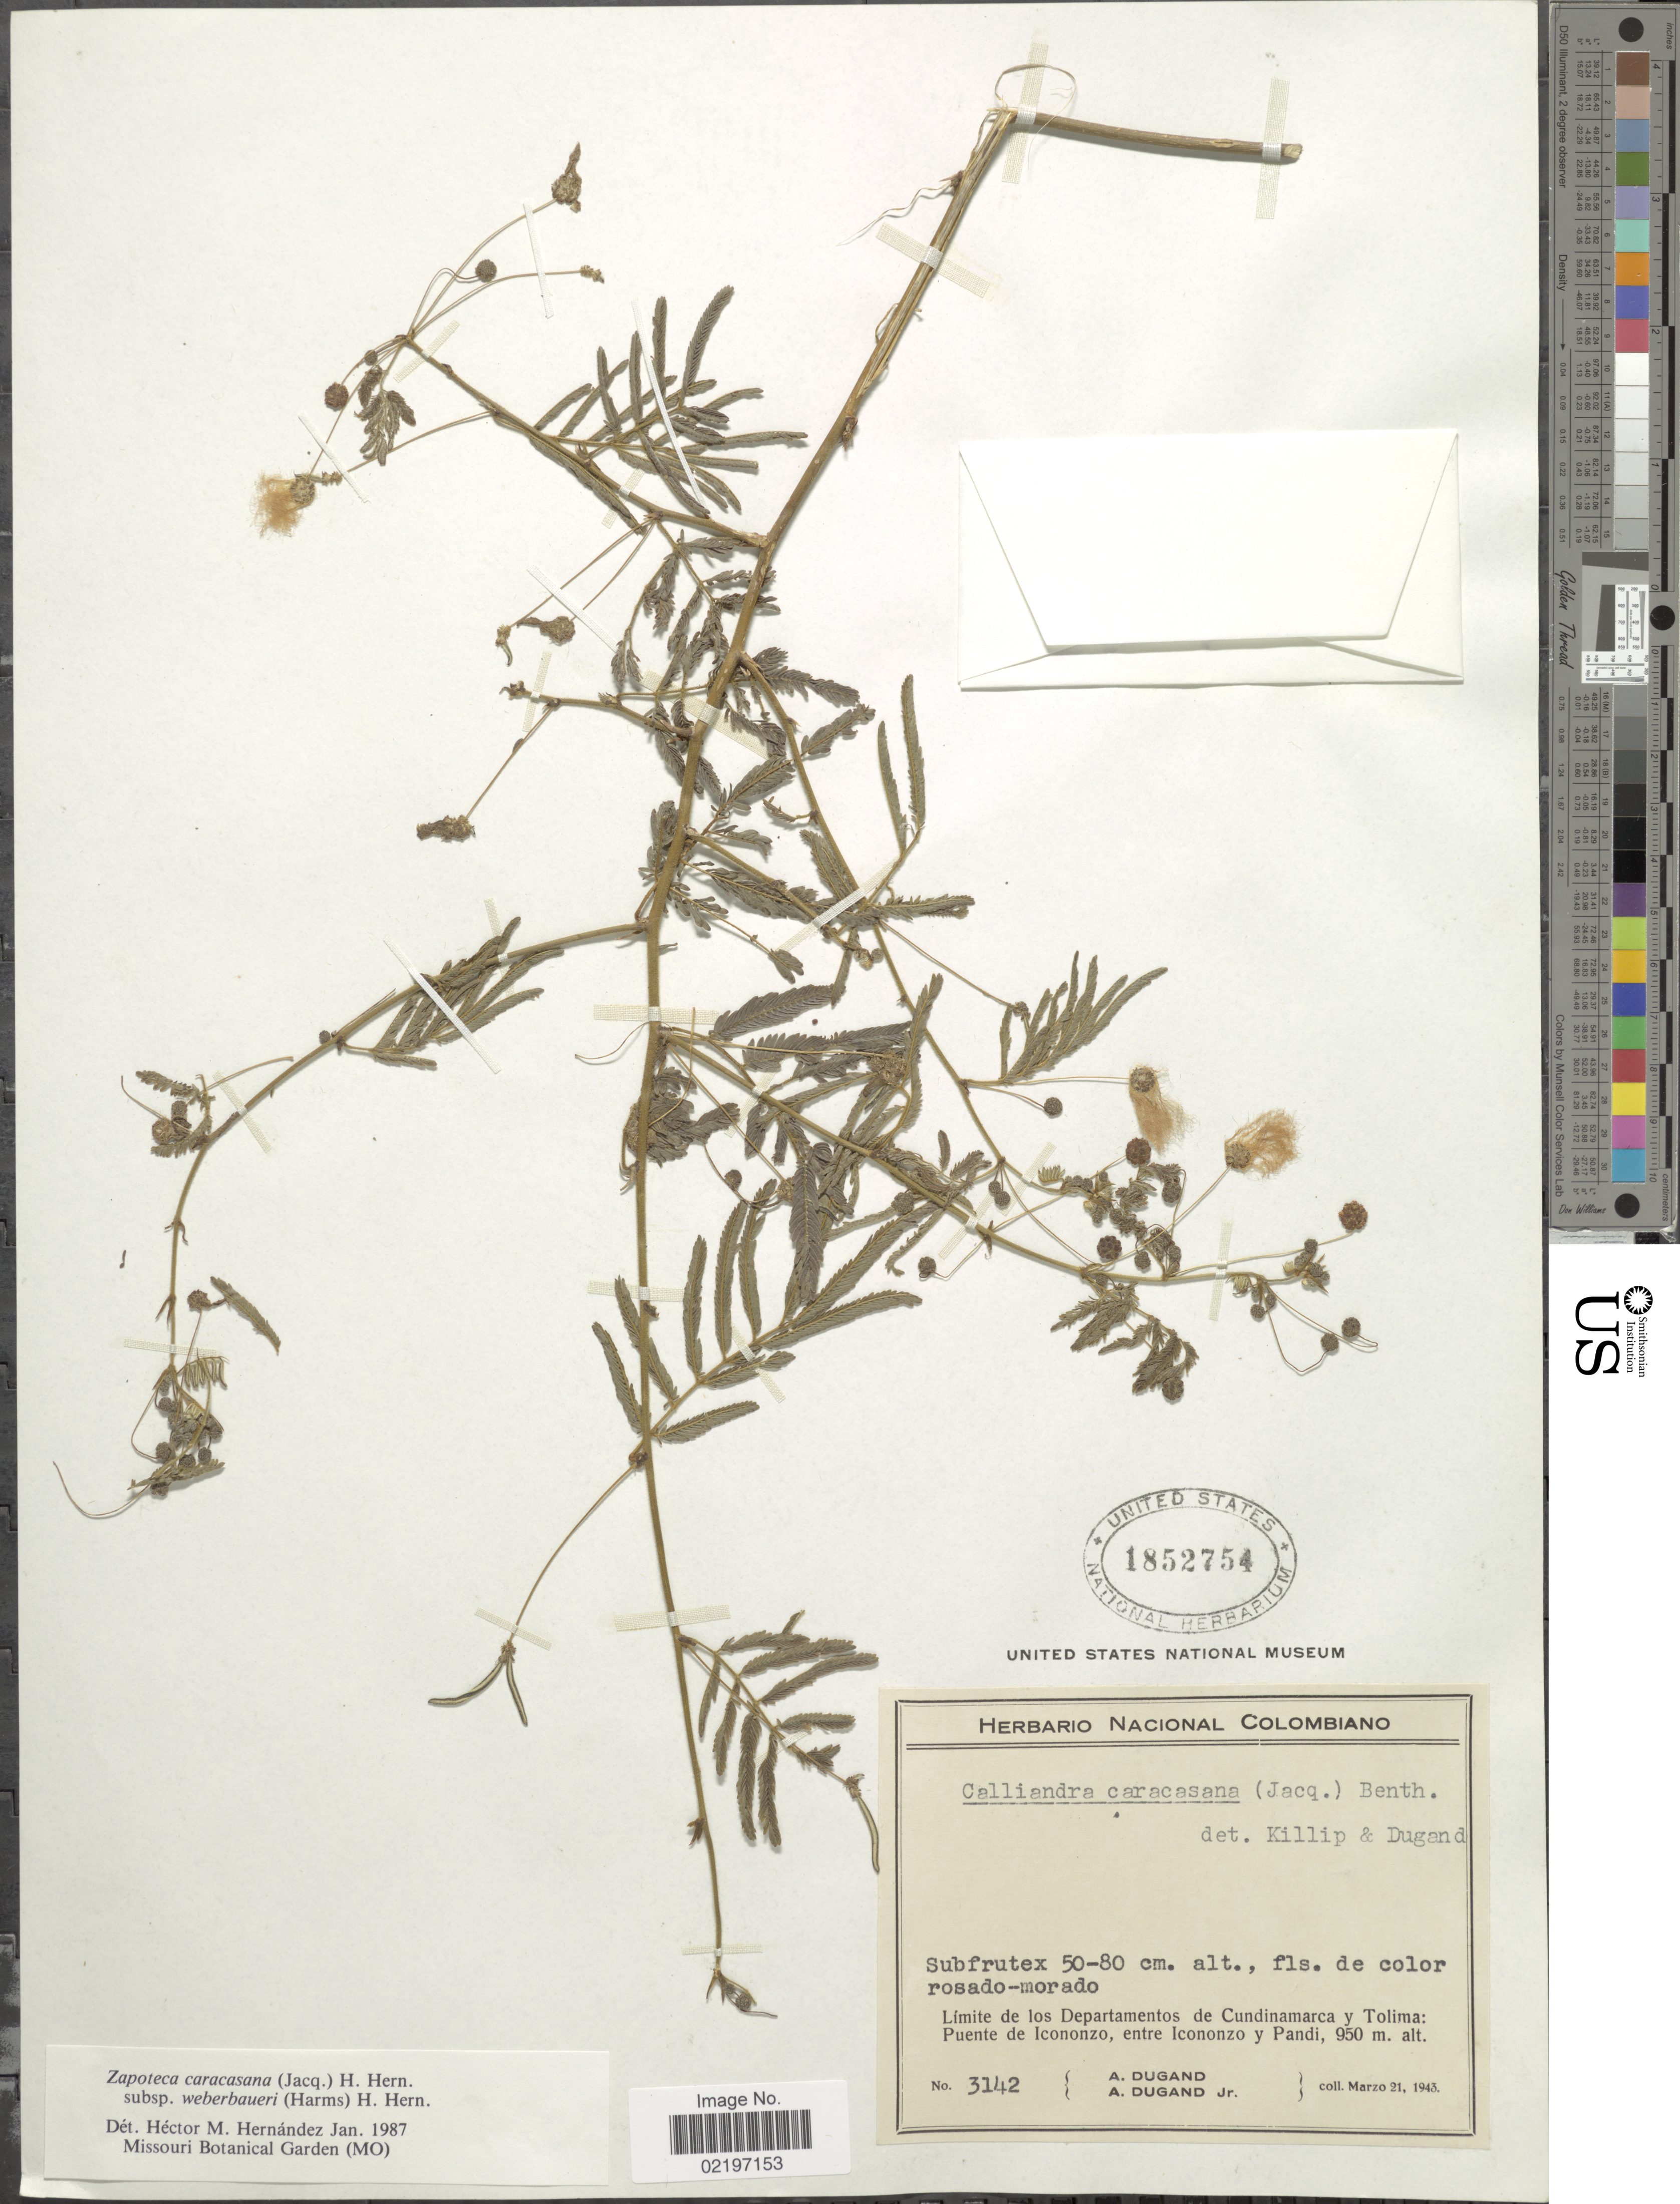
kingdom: Plantae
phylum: Tracheophyta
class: Magnoliopsida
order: Fabales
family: Fabaceae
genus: Zapoteca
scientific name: Zapoteca caracasana subsp. weberbaueri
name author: (Harms) H.M. Hern.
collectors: A. Dugand & A. Dugand Jr.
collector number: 3142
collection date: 1943-03-21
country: Colombia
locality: Limite de los Departamentos de Cundinamarca y Tolima. Puente de Icononzo, entre Icononzo y Pandi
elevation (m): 950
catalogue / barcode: US 1852754